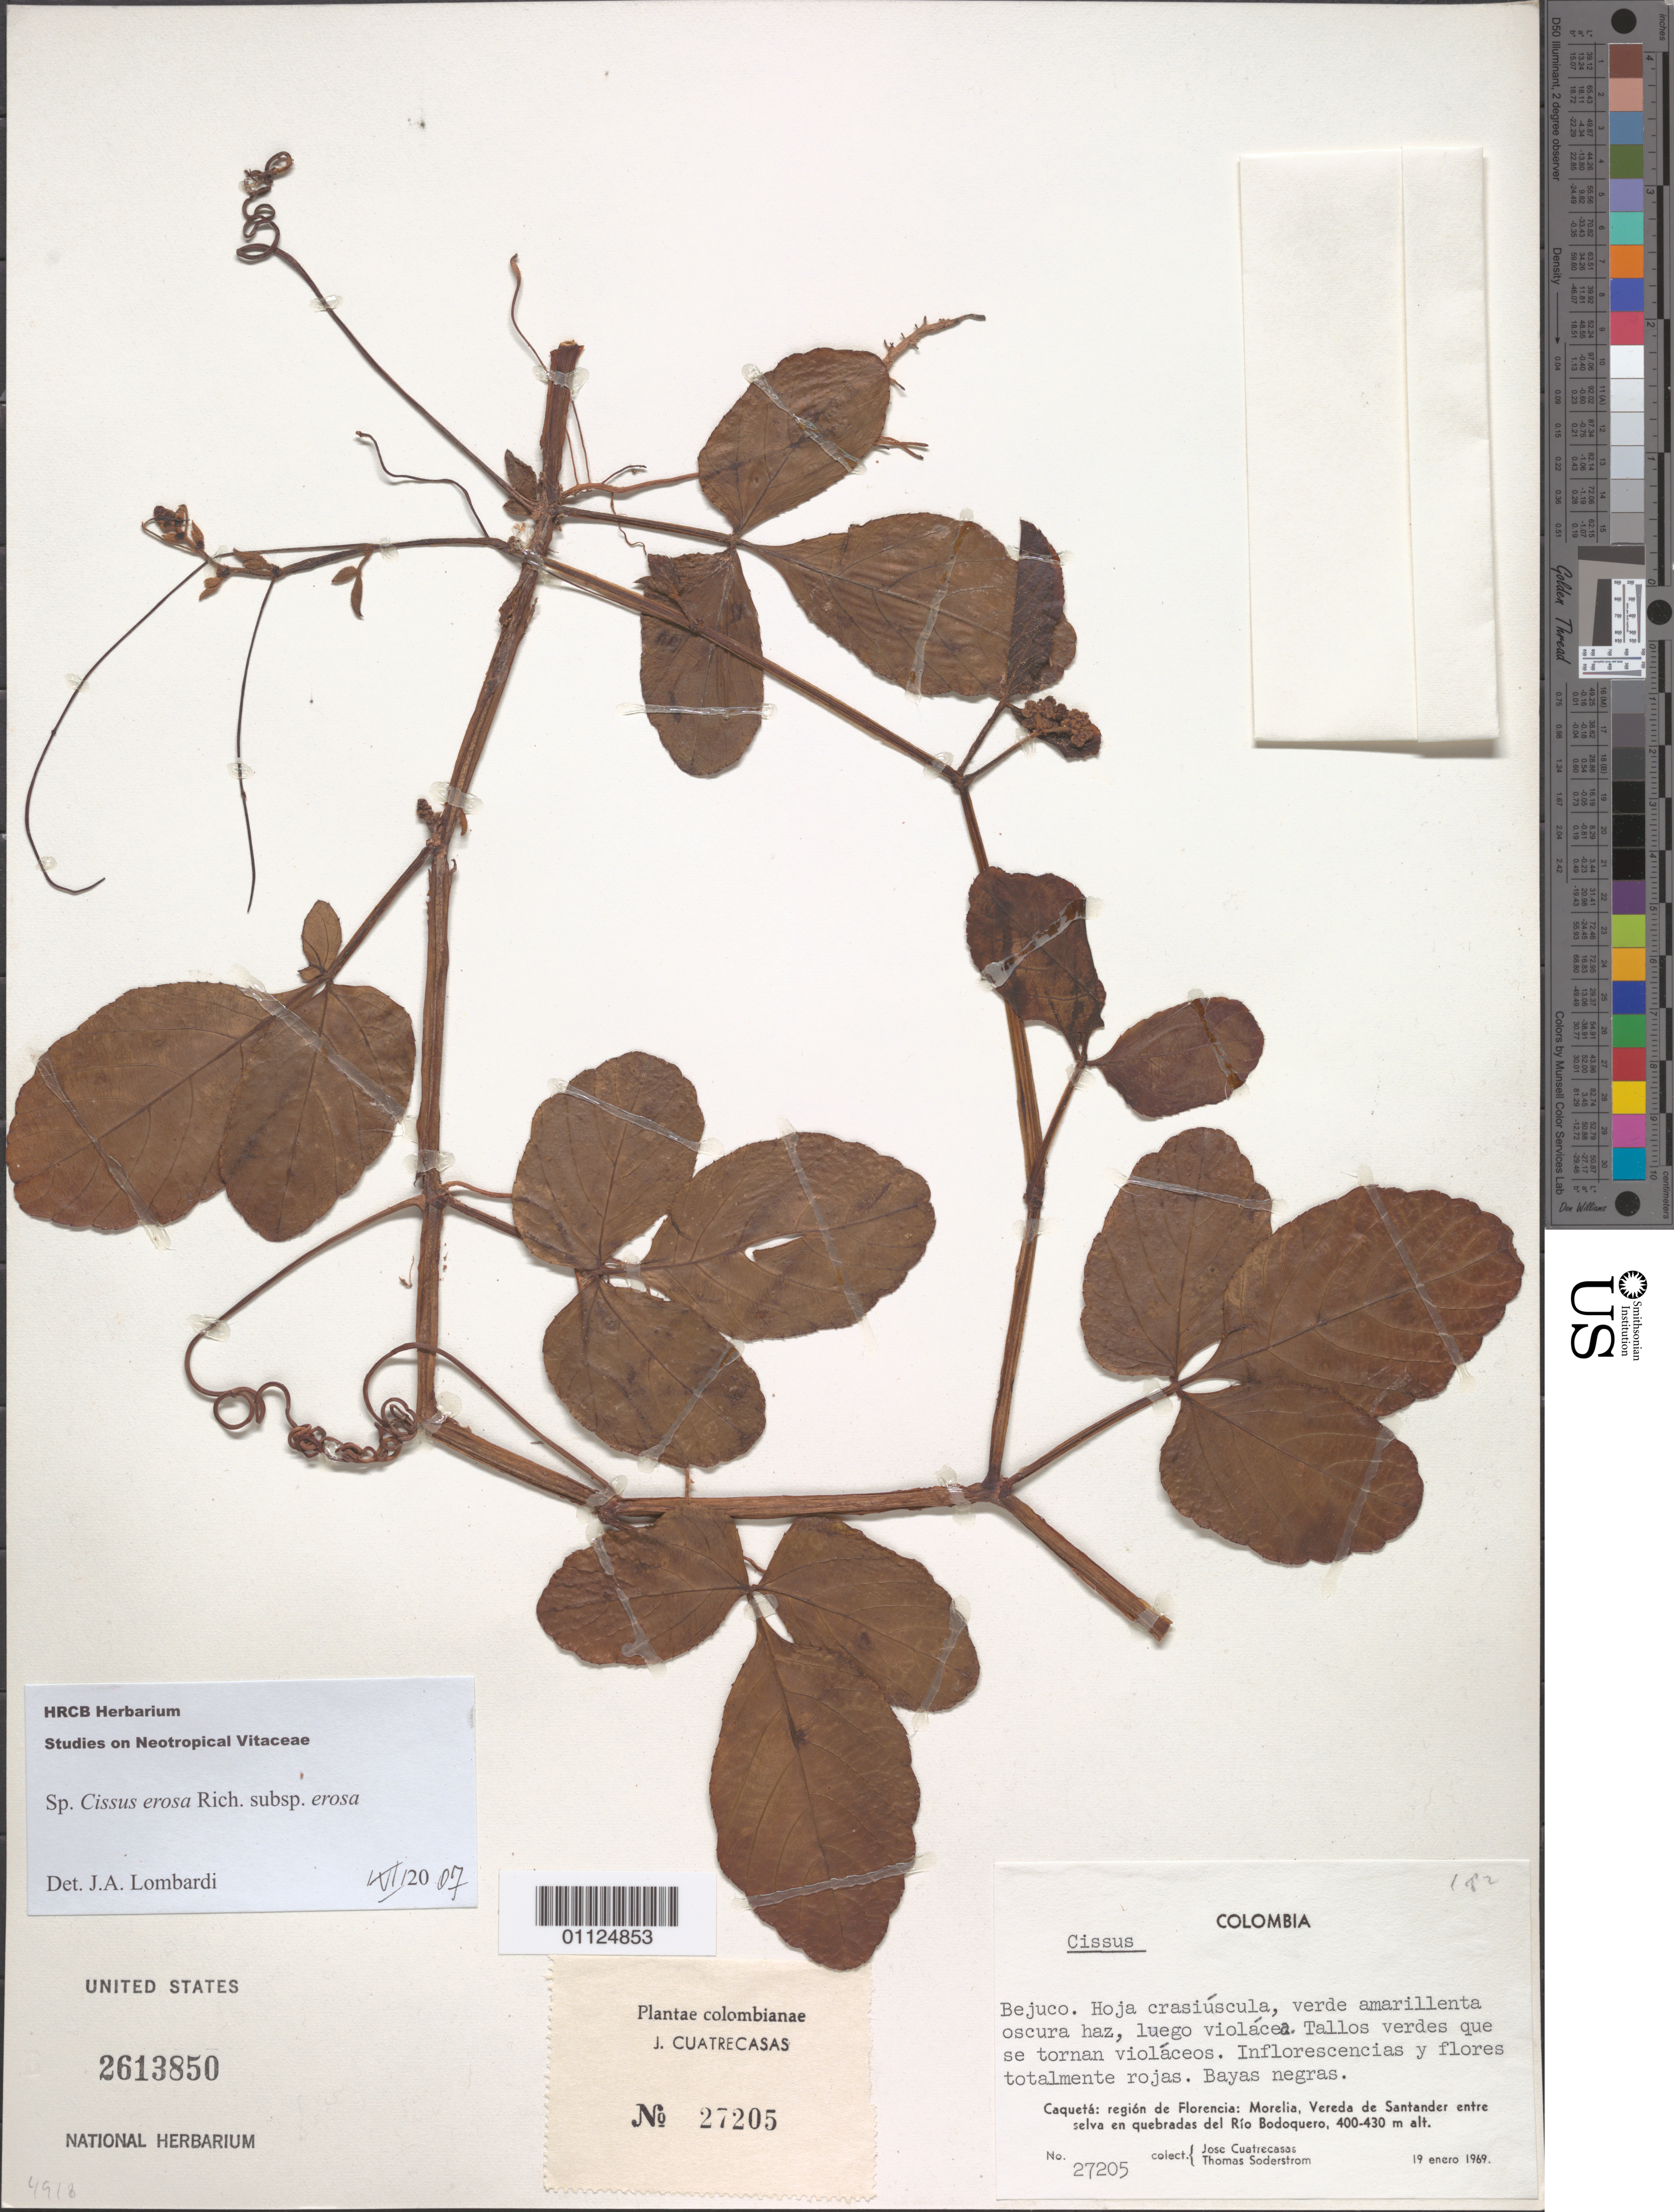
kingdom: Plantae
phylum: Tracheophyta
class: Magnoliopsida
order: Vitales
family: Vitaceae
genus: Cissus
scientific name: Cissus erosa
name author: Rich.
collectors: J. Cuatrecasas & T. R. Soderstrom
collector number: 27205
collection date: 1969-01-19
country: Colombia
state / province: Caquetá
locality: Region de Florencia: Morelia, Vereda de Santander entre selva en quebradas del Rio Bodoquero.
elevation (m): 400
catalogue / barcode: US 2613850